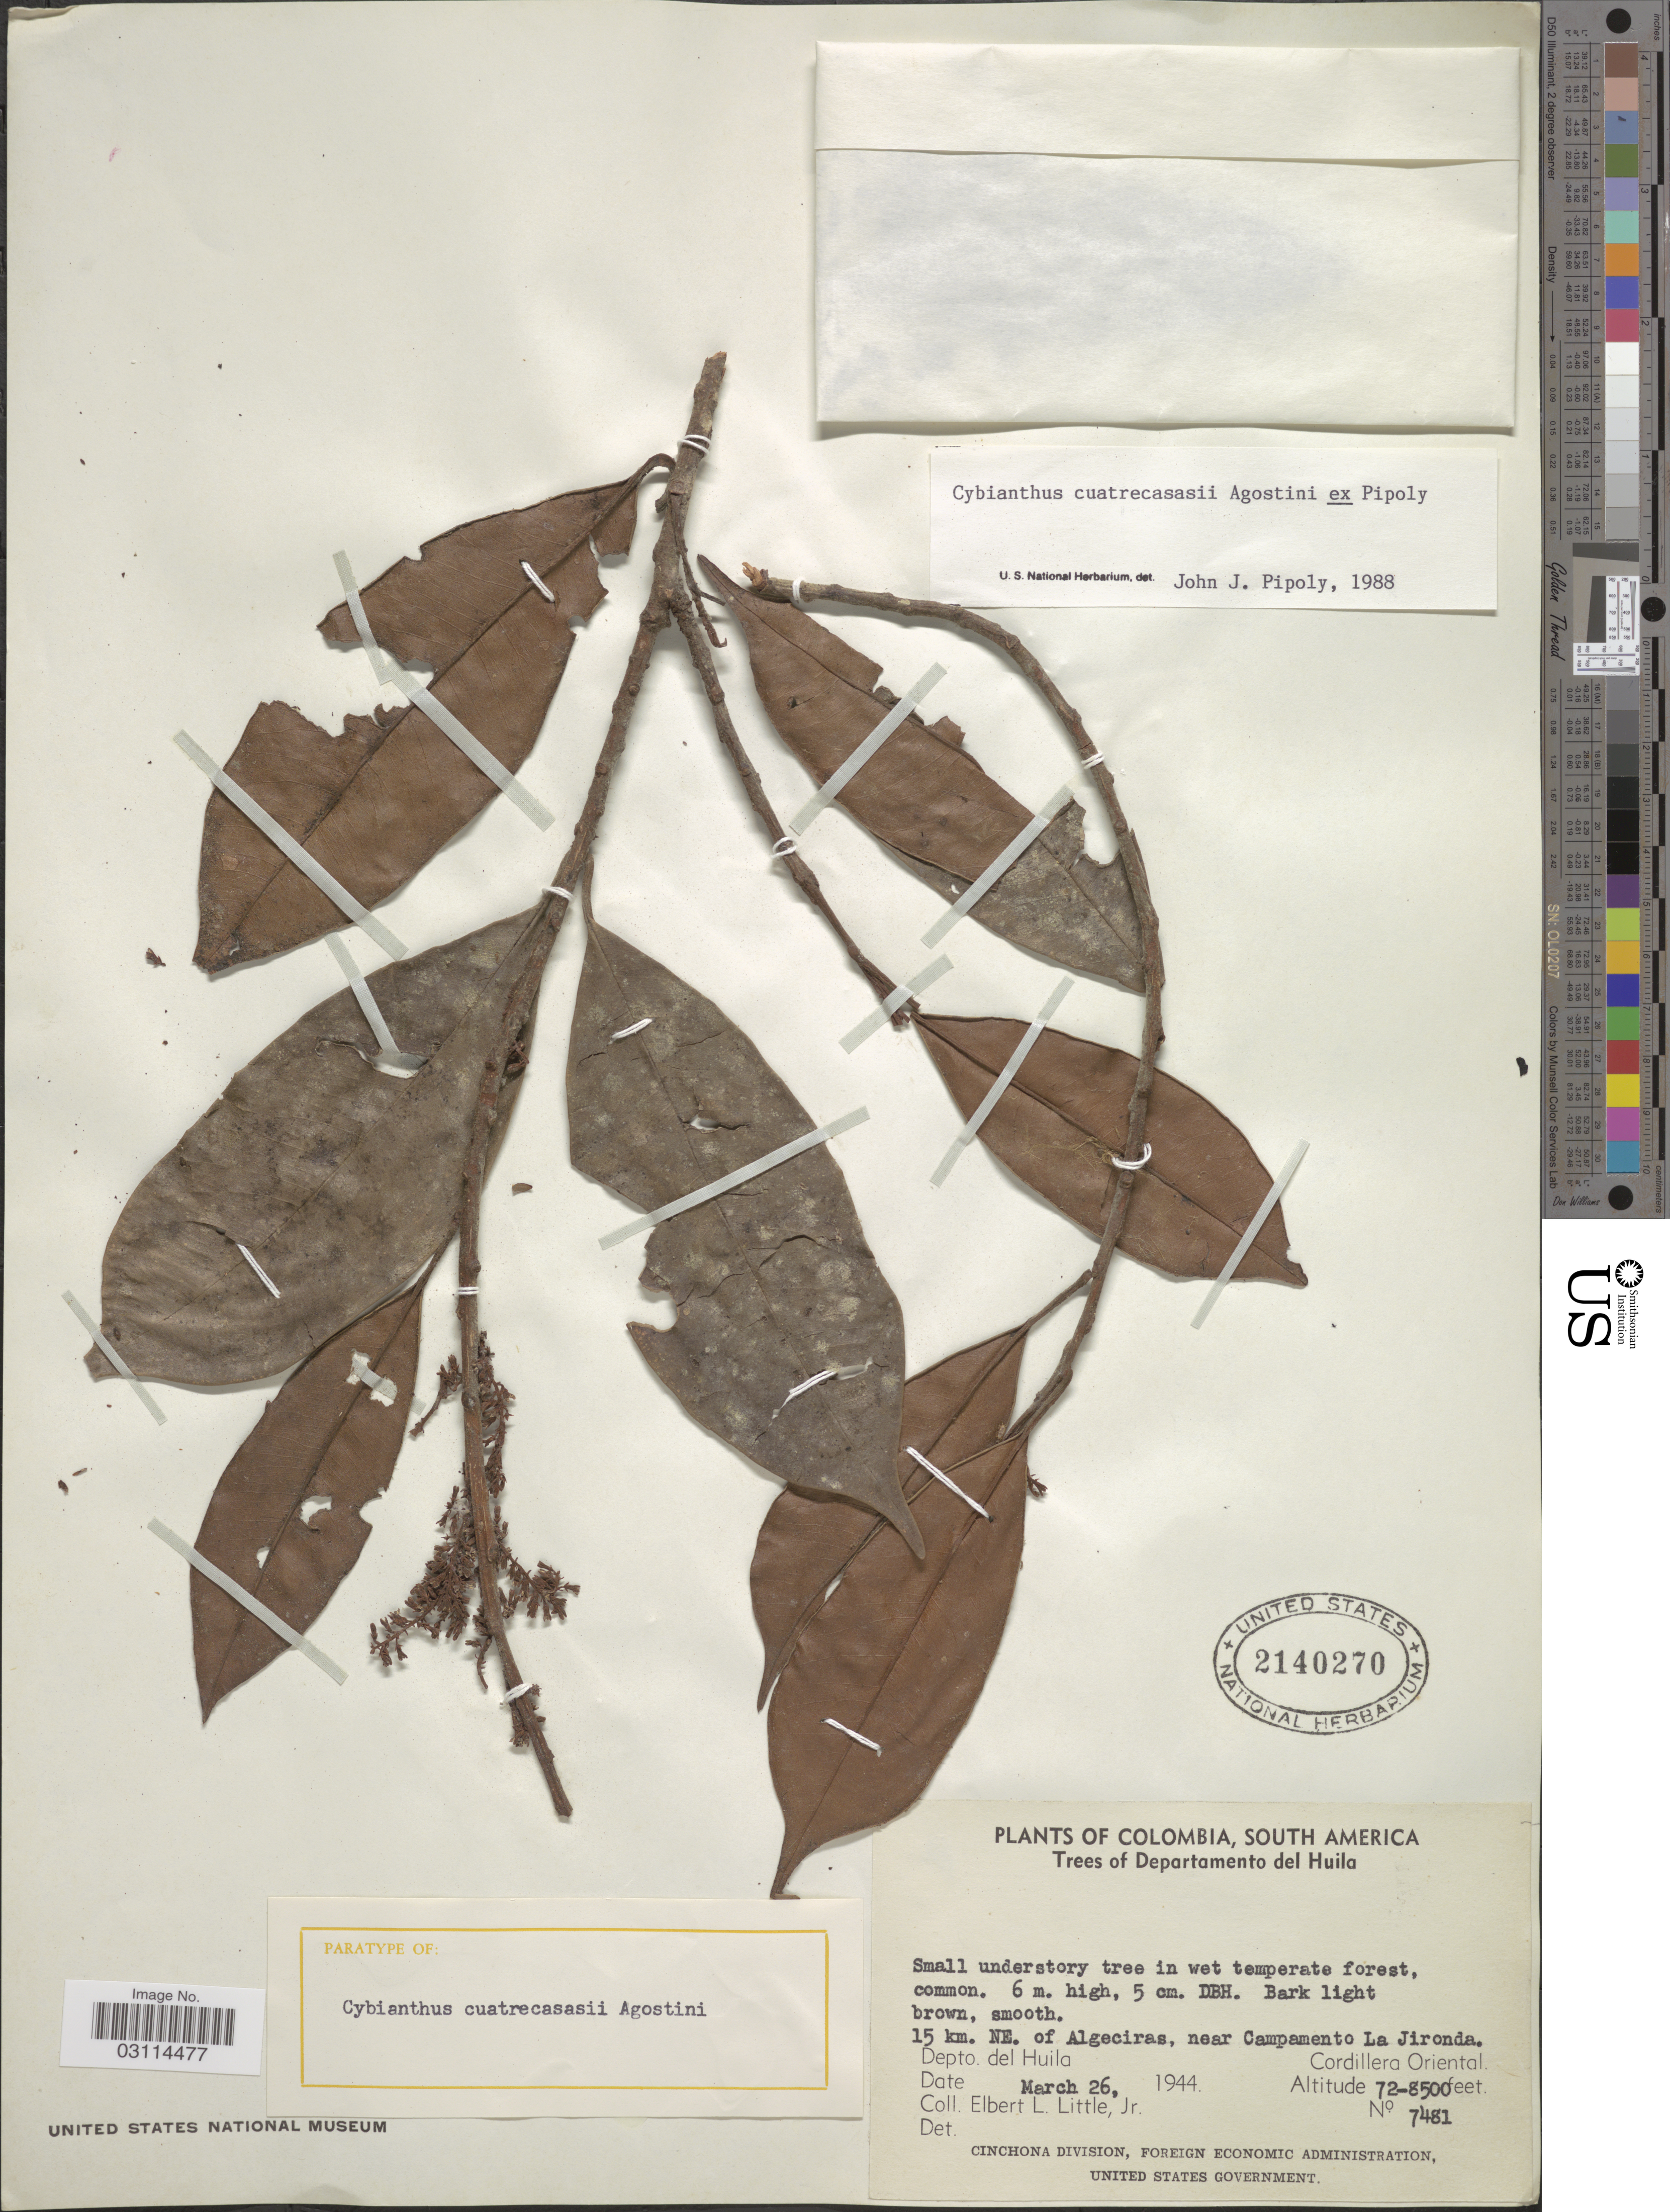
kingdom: Plantae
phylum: Tracheophyta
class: Magnoliopsida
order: Ericales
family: Primulaceae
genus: Cybianthus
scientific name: Cybianthus cuatrecasasii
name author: Pipoly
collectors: E. L. Little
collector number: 7481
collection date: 1944-03-26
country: Colombia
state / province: Huila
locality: Trees of Departamento del Huila. 15 km. NE. of Algeciras, near Campamento La Jironda. Depto. del Huila. Cordillera Oriental.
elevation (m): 2195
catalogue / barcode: US 2140270